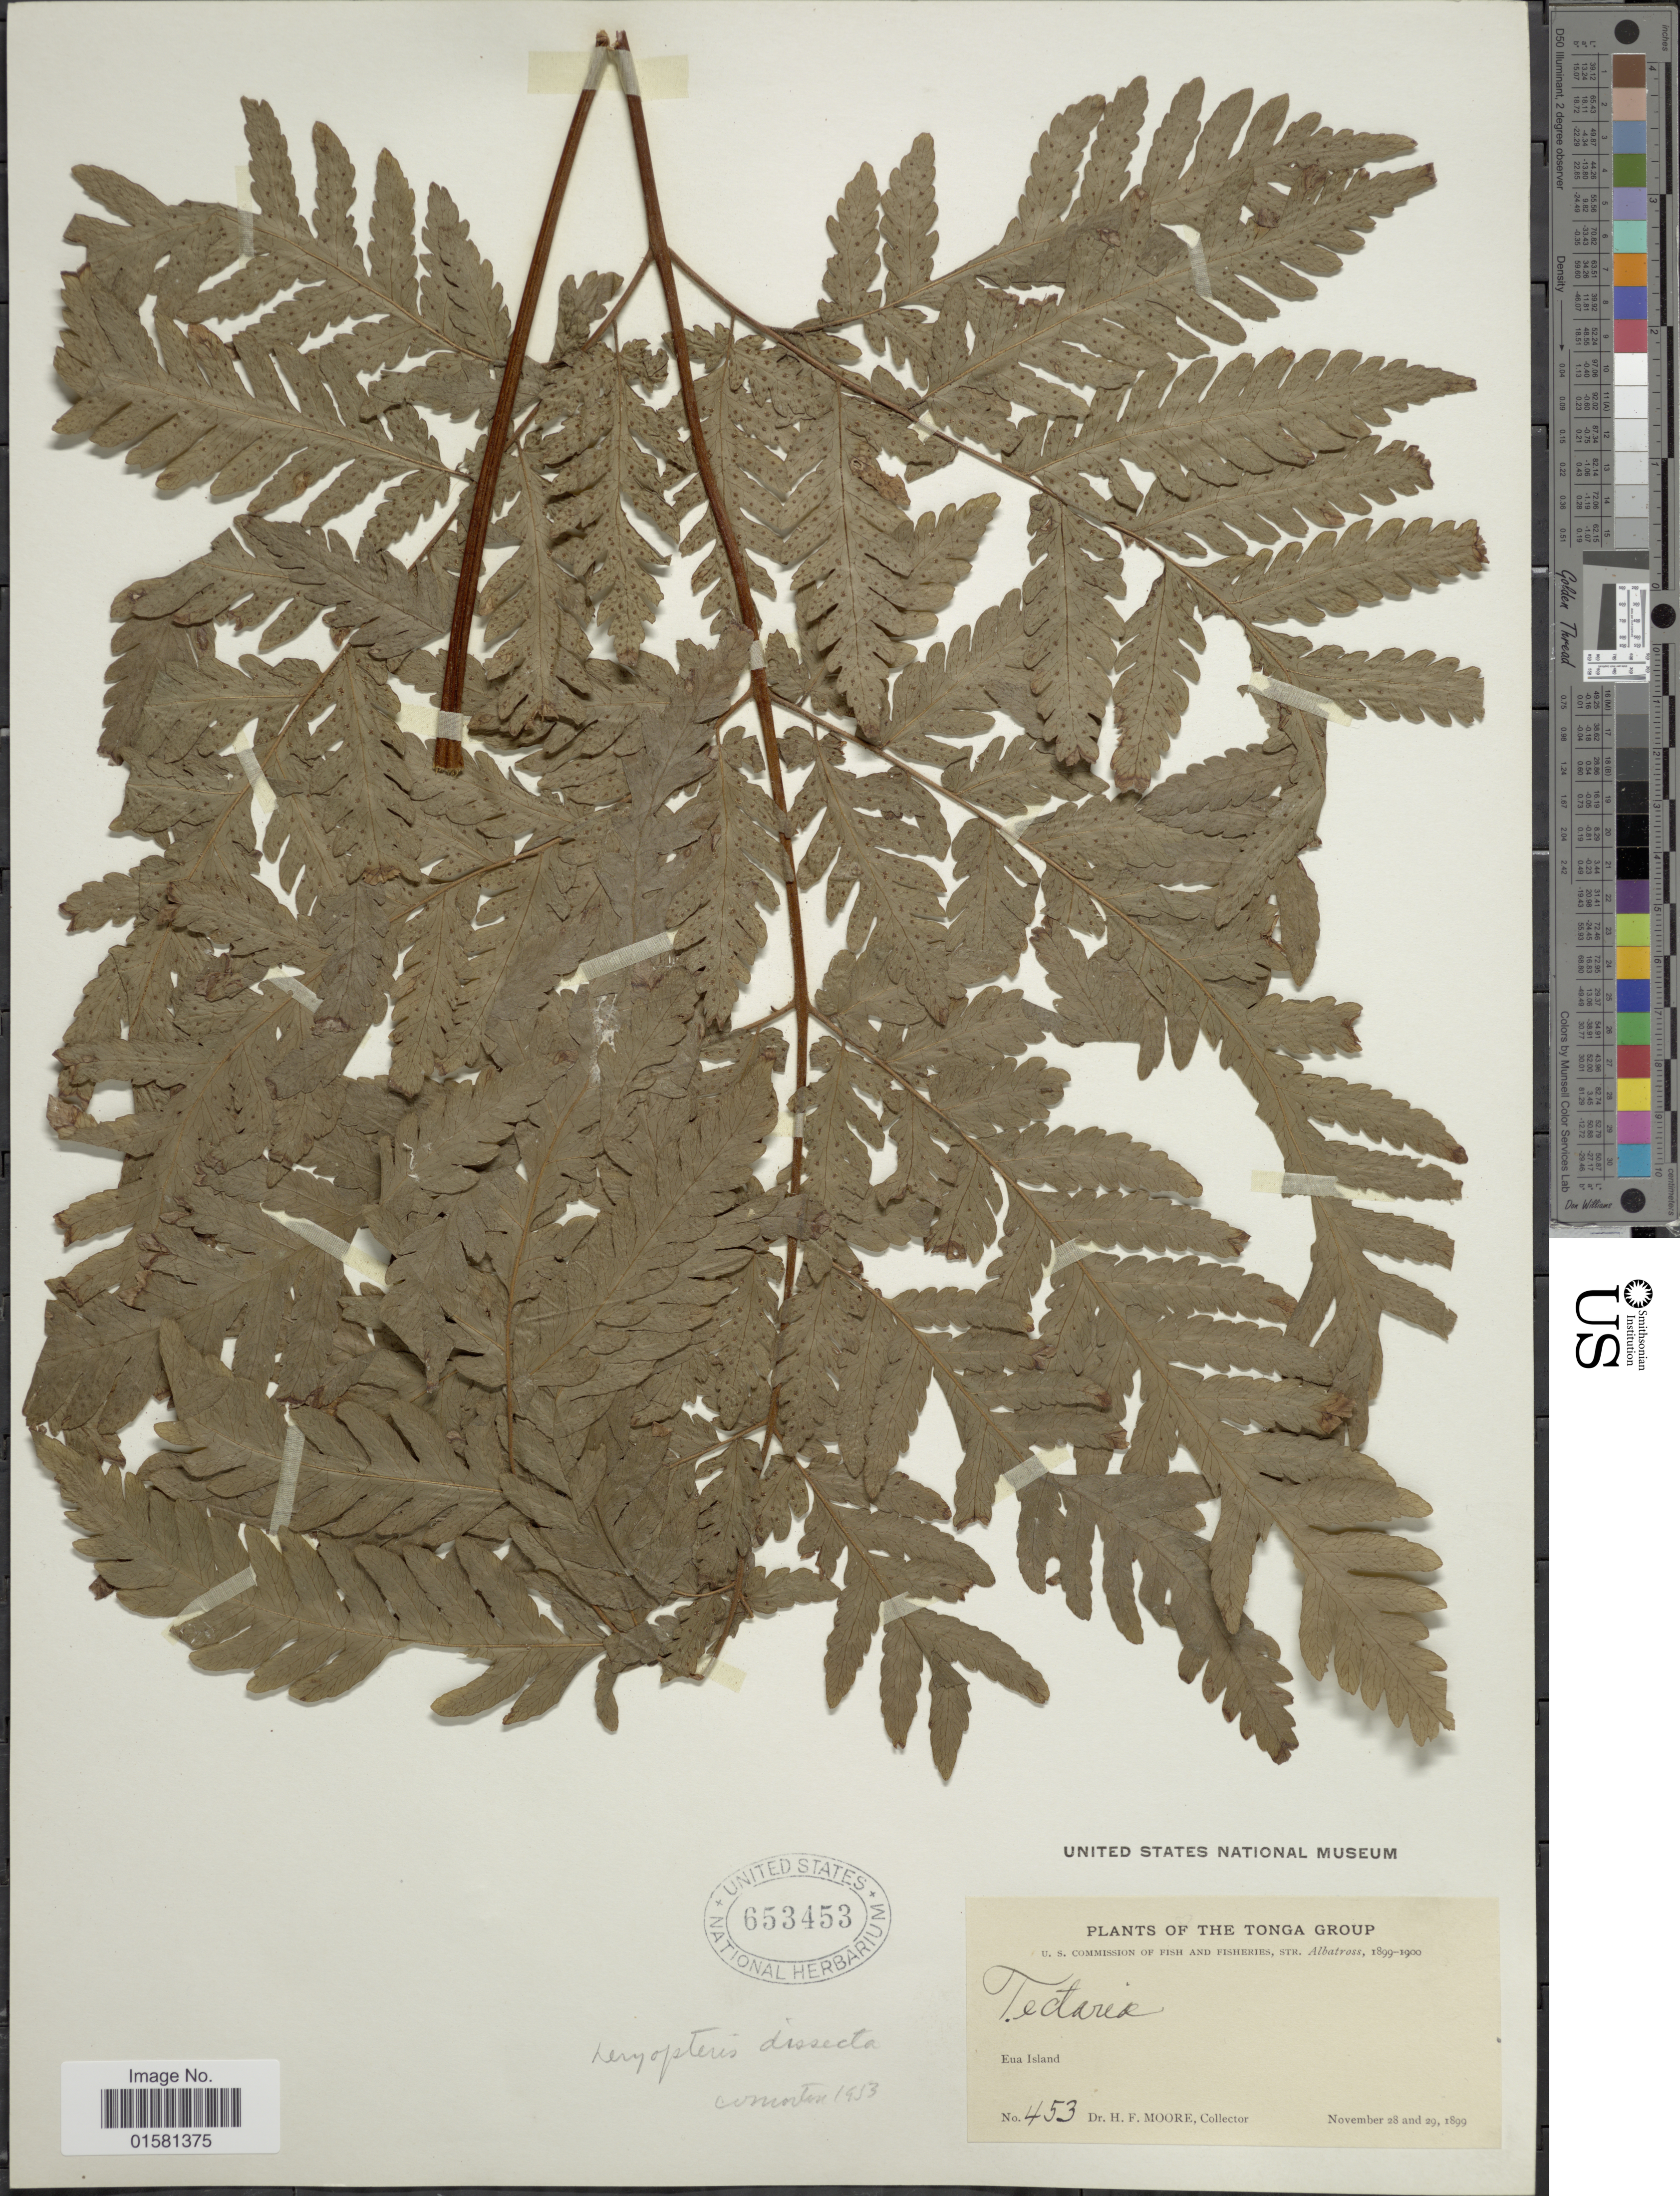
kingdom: Plantae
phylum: Tracheophyta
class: Polypodiopsida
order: Polypodiales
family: Tectariaceae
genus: Tectaria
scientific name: Tectaria dissecta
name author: (G. Forst.) Lellinger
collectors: H. F. Moore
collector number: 453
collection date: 1899-11-28/1899-11-29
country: Tonga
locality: Eua Island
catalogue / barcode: US 653453